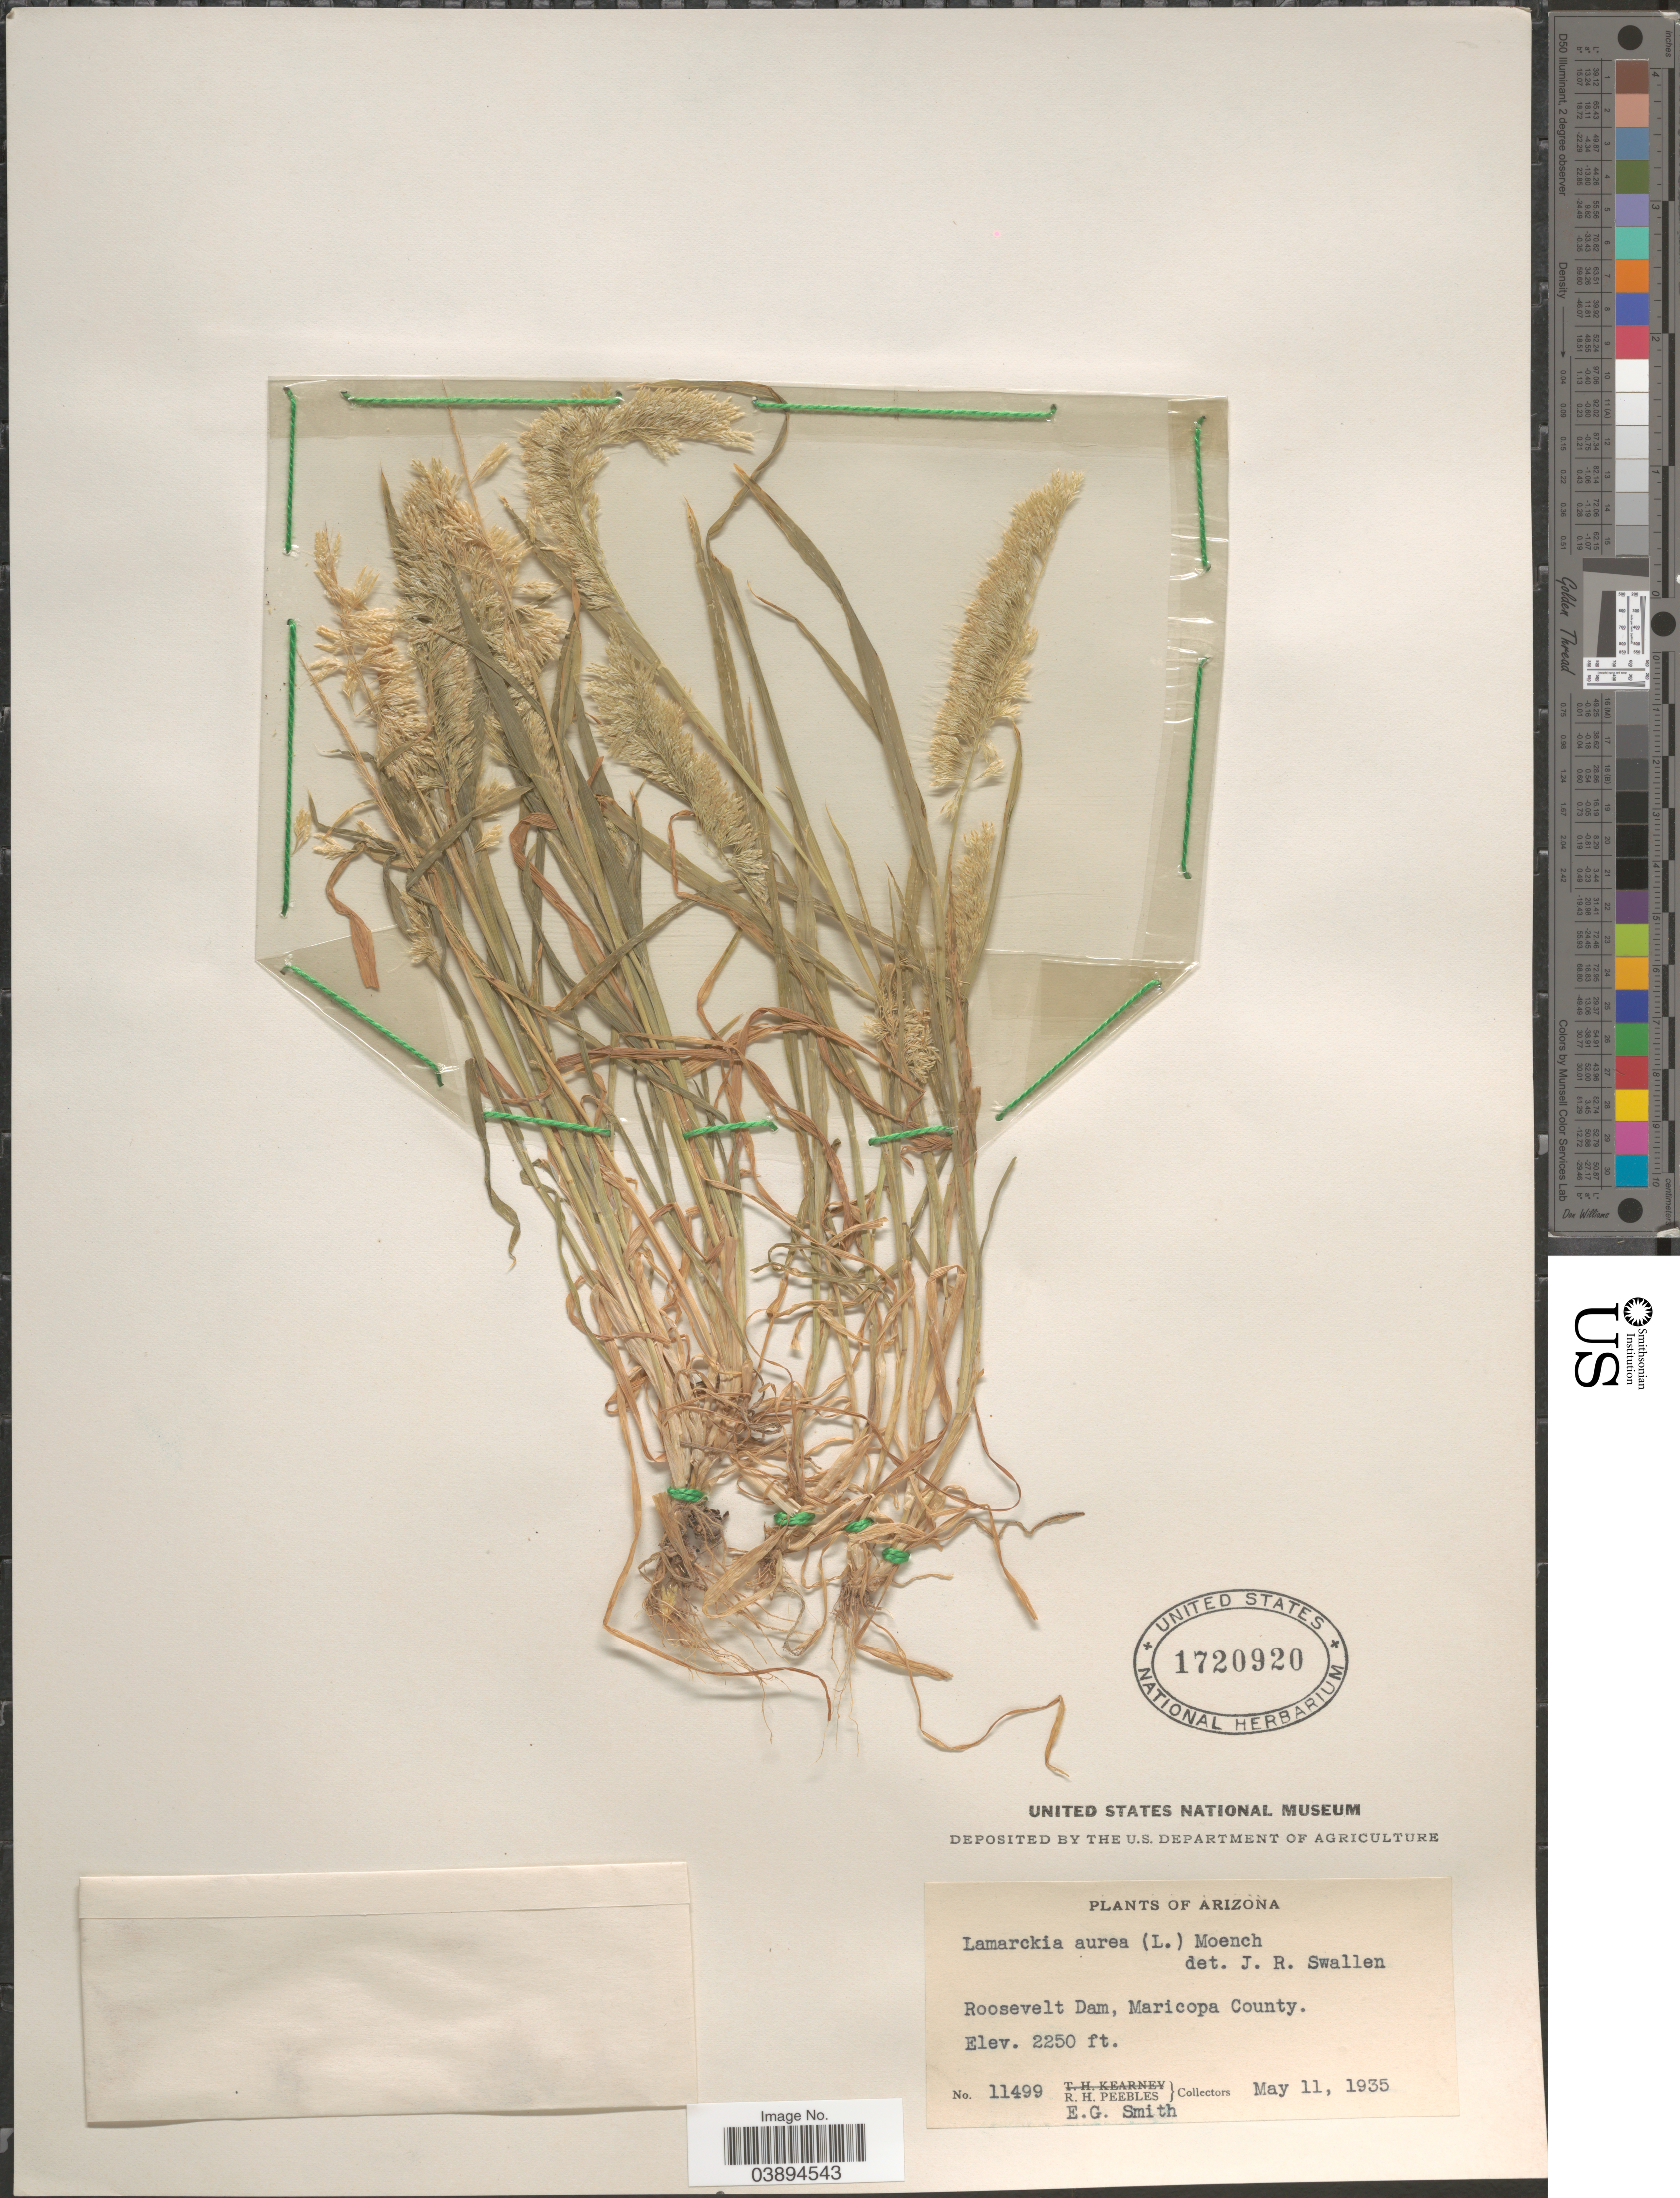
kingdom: Plantae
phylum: Tracheophyta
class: Liliopsida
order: Poales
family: Poaceae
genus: Lamarckia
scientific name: Lamarckia aurea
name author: (L.) Moench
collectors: R. H. Peebles & E. G. Smith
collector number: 11499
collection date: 1935-05-11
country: United States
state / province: Arizona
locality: Roosevelt Dam, Maricopa County.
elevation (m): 686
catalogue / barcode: US 1720920